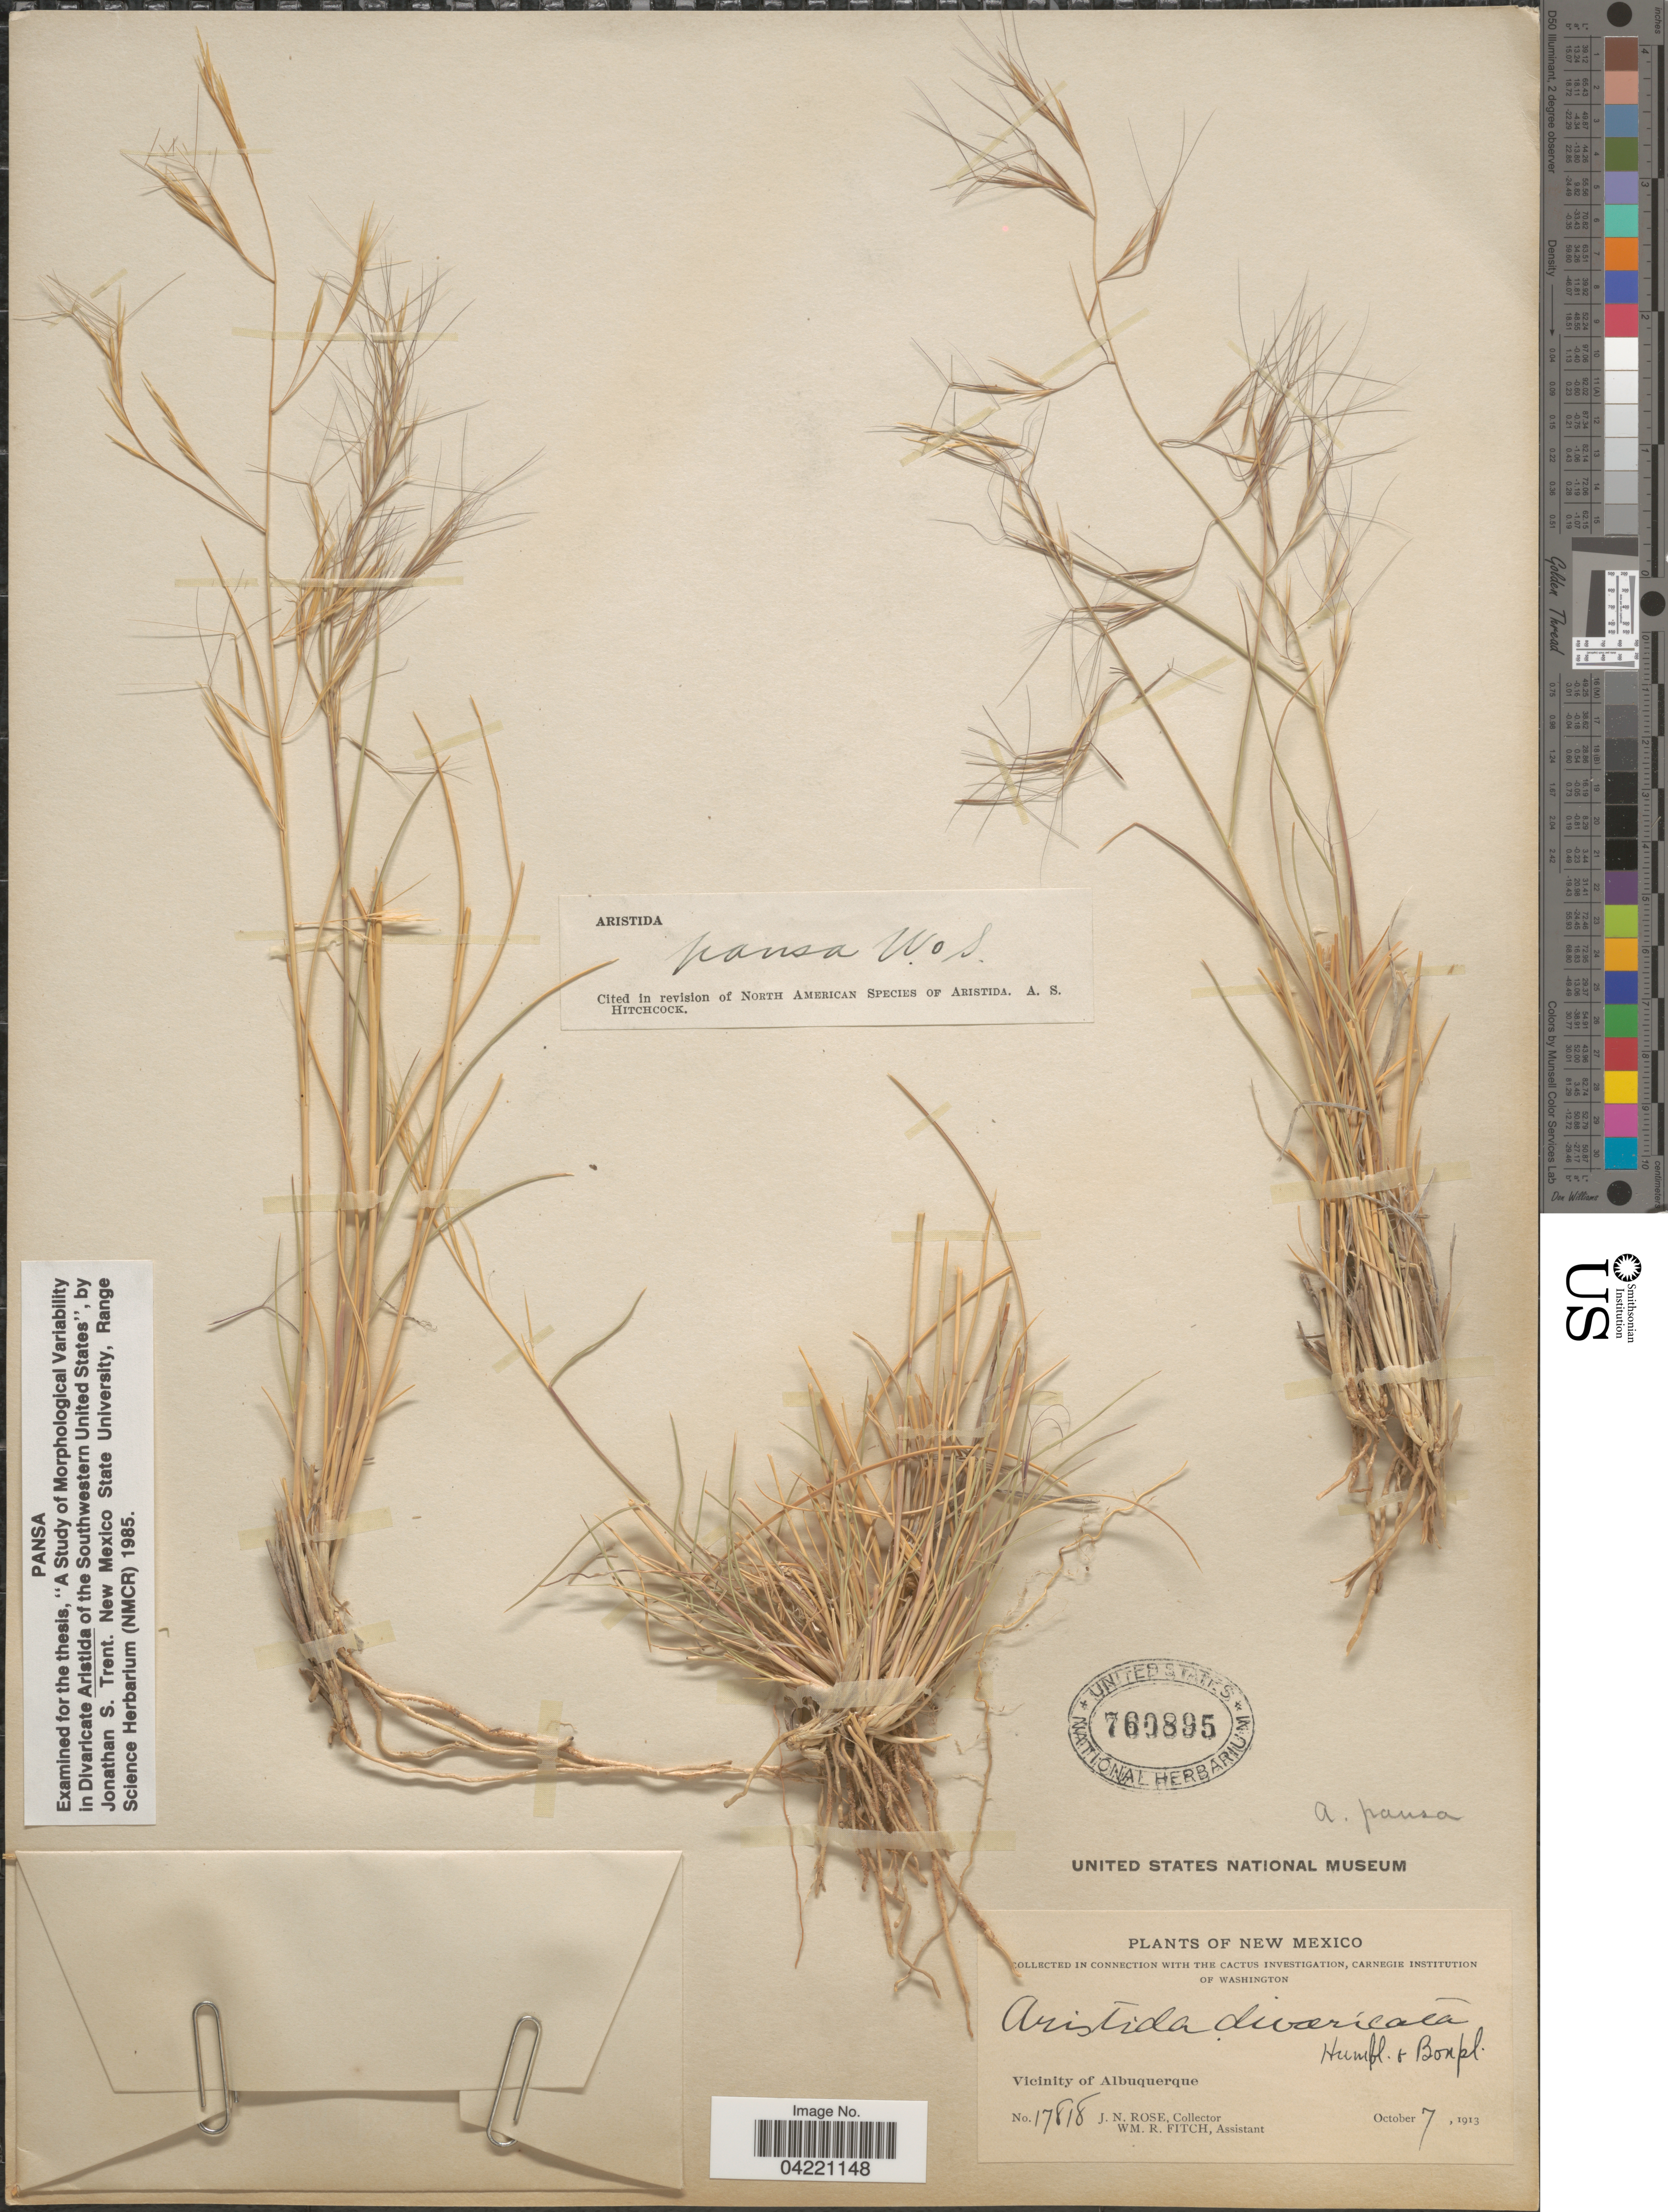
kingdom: Plantae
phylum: Tracheophyta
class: Liliopsida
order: Poales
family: Poaceae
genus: Aristida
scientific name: Aristida pansa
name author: Wooton & Standl.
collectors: J. N. Rose & W. R. Fitch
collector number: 17818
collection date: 1913-10-07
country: United States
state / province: New Mexico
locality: Vicinity of Albuquerque.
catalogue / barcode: US 760895